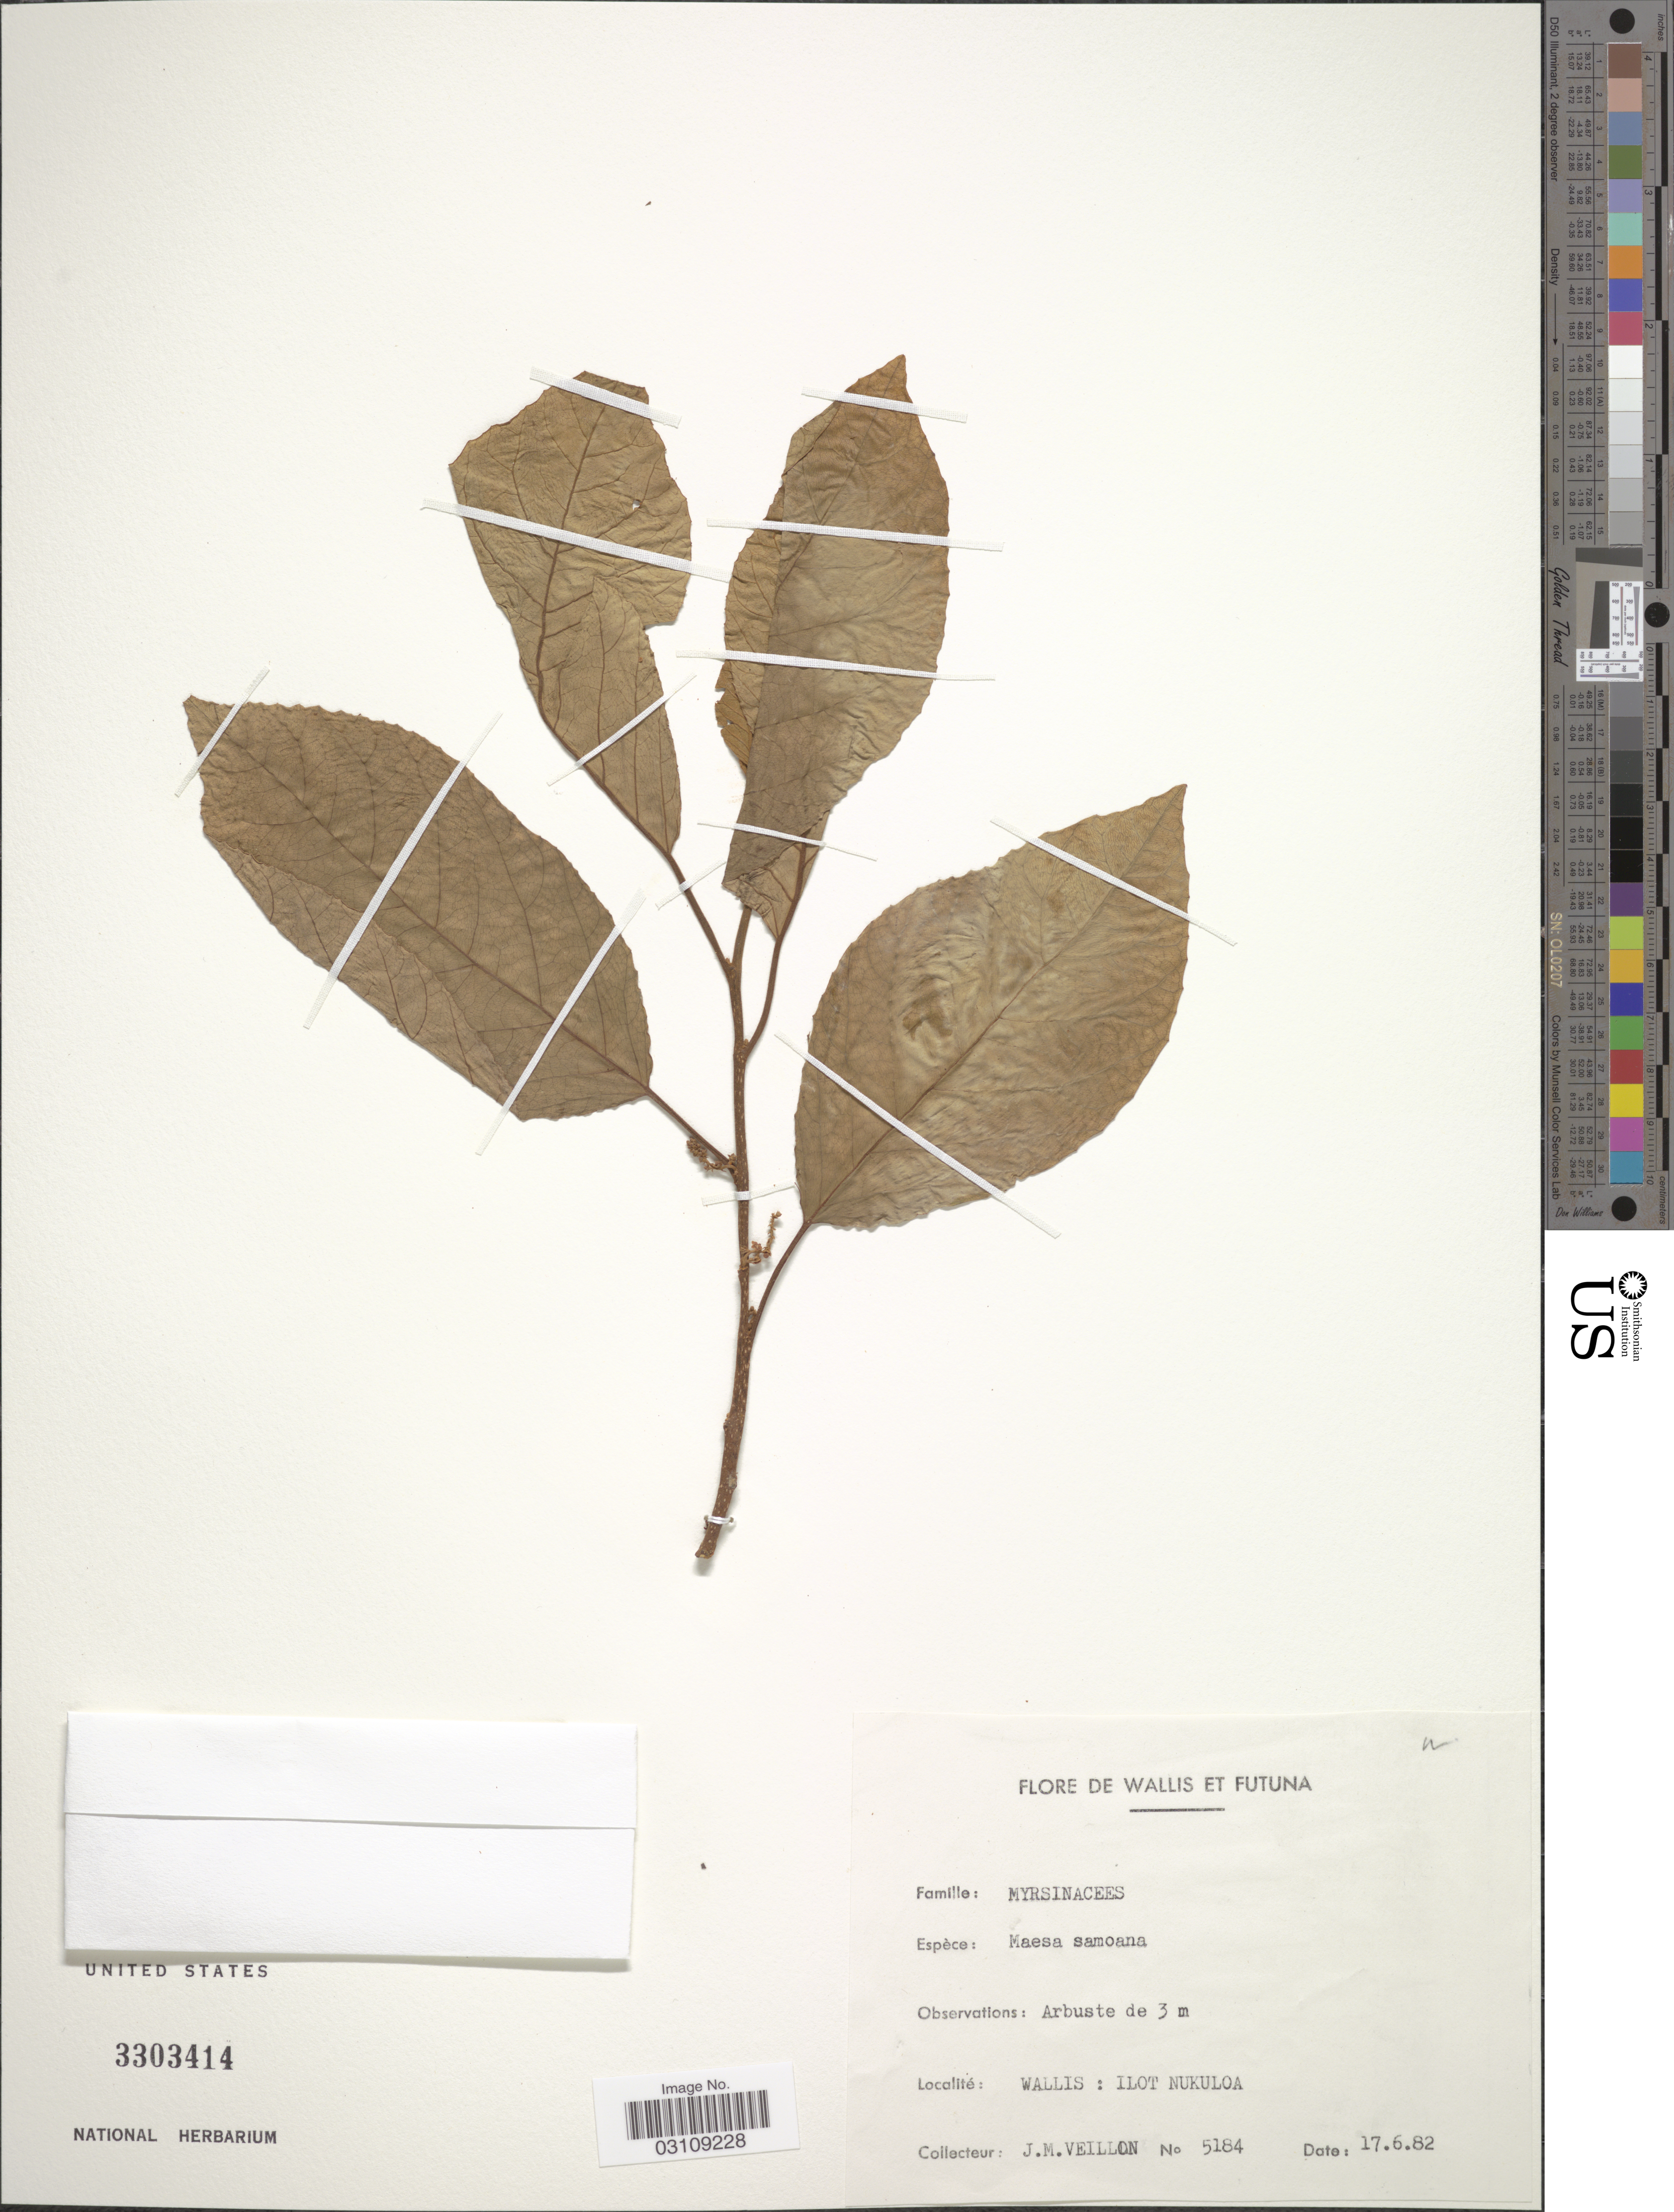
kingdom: Plantae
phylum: Tracheophyta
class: Magnoliopsida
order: Ericales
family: Primulaceae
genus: Maesa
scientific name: Maesa samoana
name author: Mez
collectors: J. Veillon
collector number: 5184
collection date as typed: Transcribed d/m/y: 17/6/82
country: Wallis and Futuna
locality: Wallis: Ilot Nukuloa.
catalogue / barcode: US 3303414